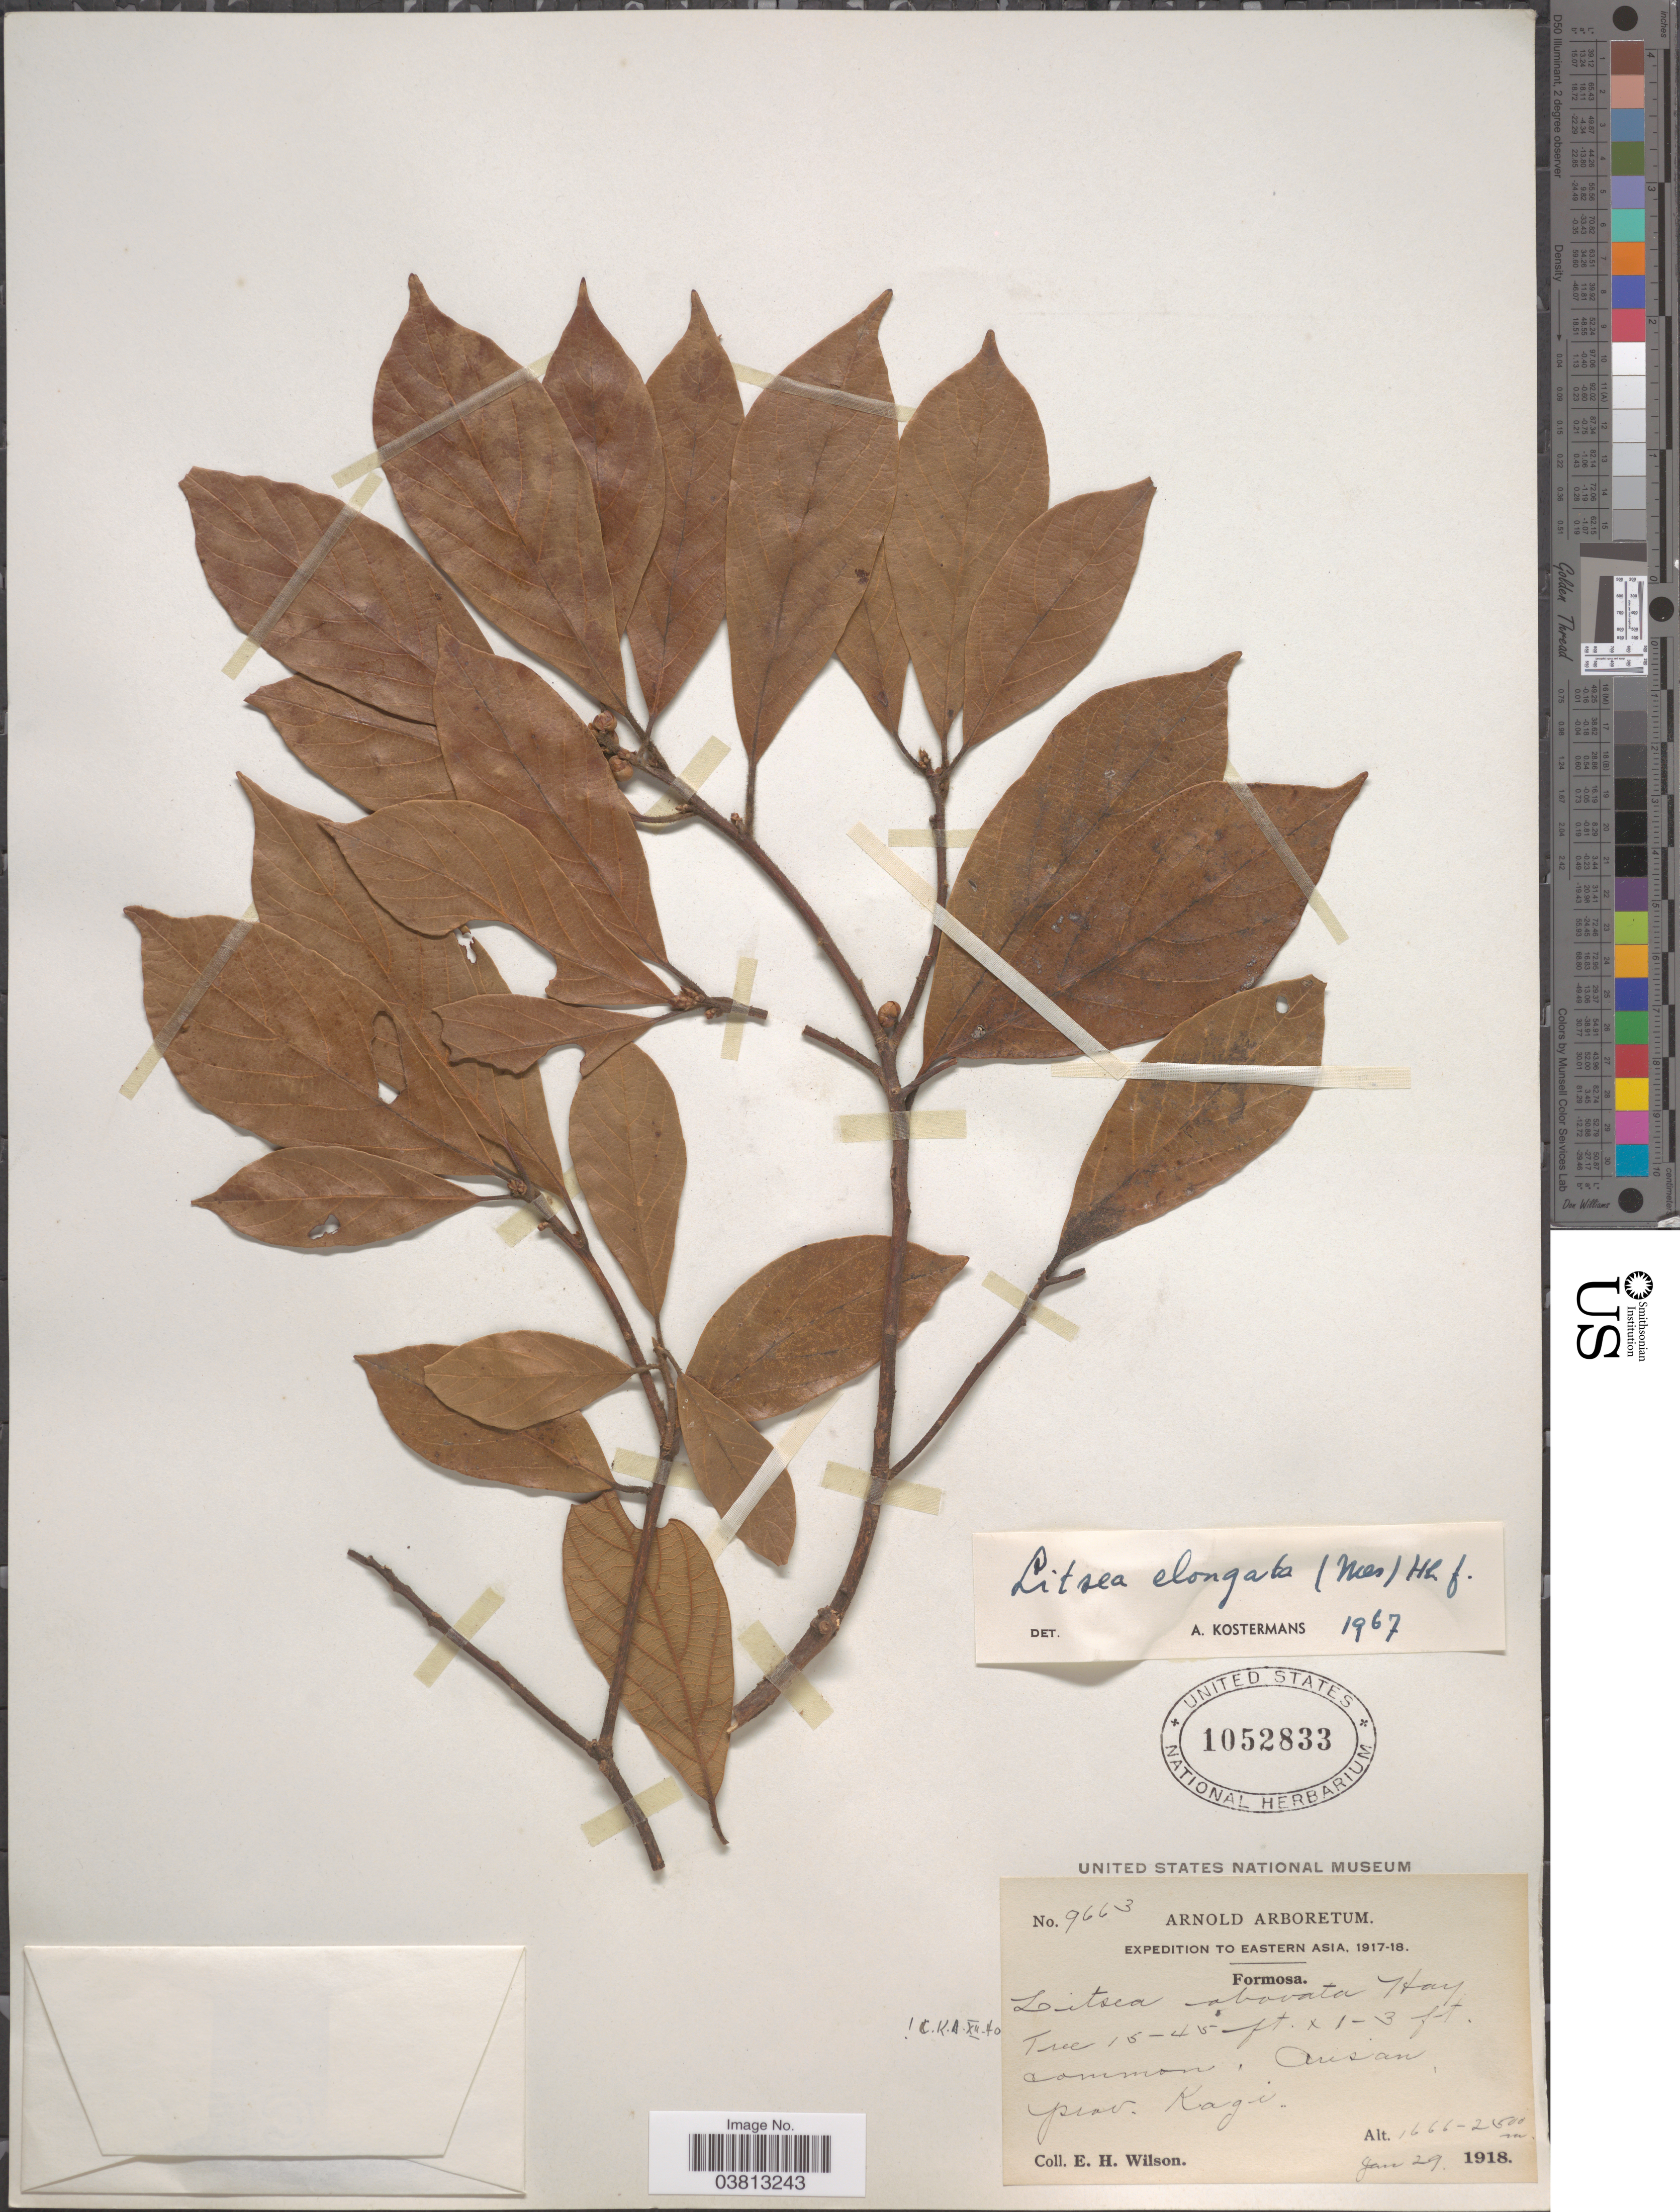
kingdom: Plantae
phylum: Tracheophyta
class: Magnoliopsida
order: Laurales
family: Lauraceae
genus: Litsea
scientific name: Litsea elongata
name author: (Nees) Hook. f.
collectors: E. Wilson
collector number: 9663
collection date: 1918-01-29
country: Taiwan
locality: Formosa. Arisan, prov. Kagi.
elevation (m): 1666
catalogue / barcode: US 1052833